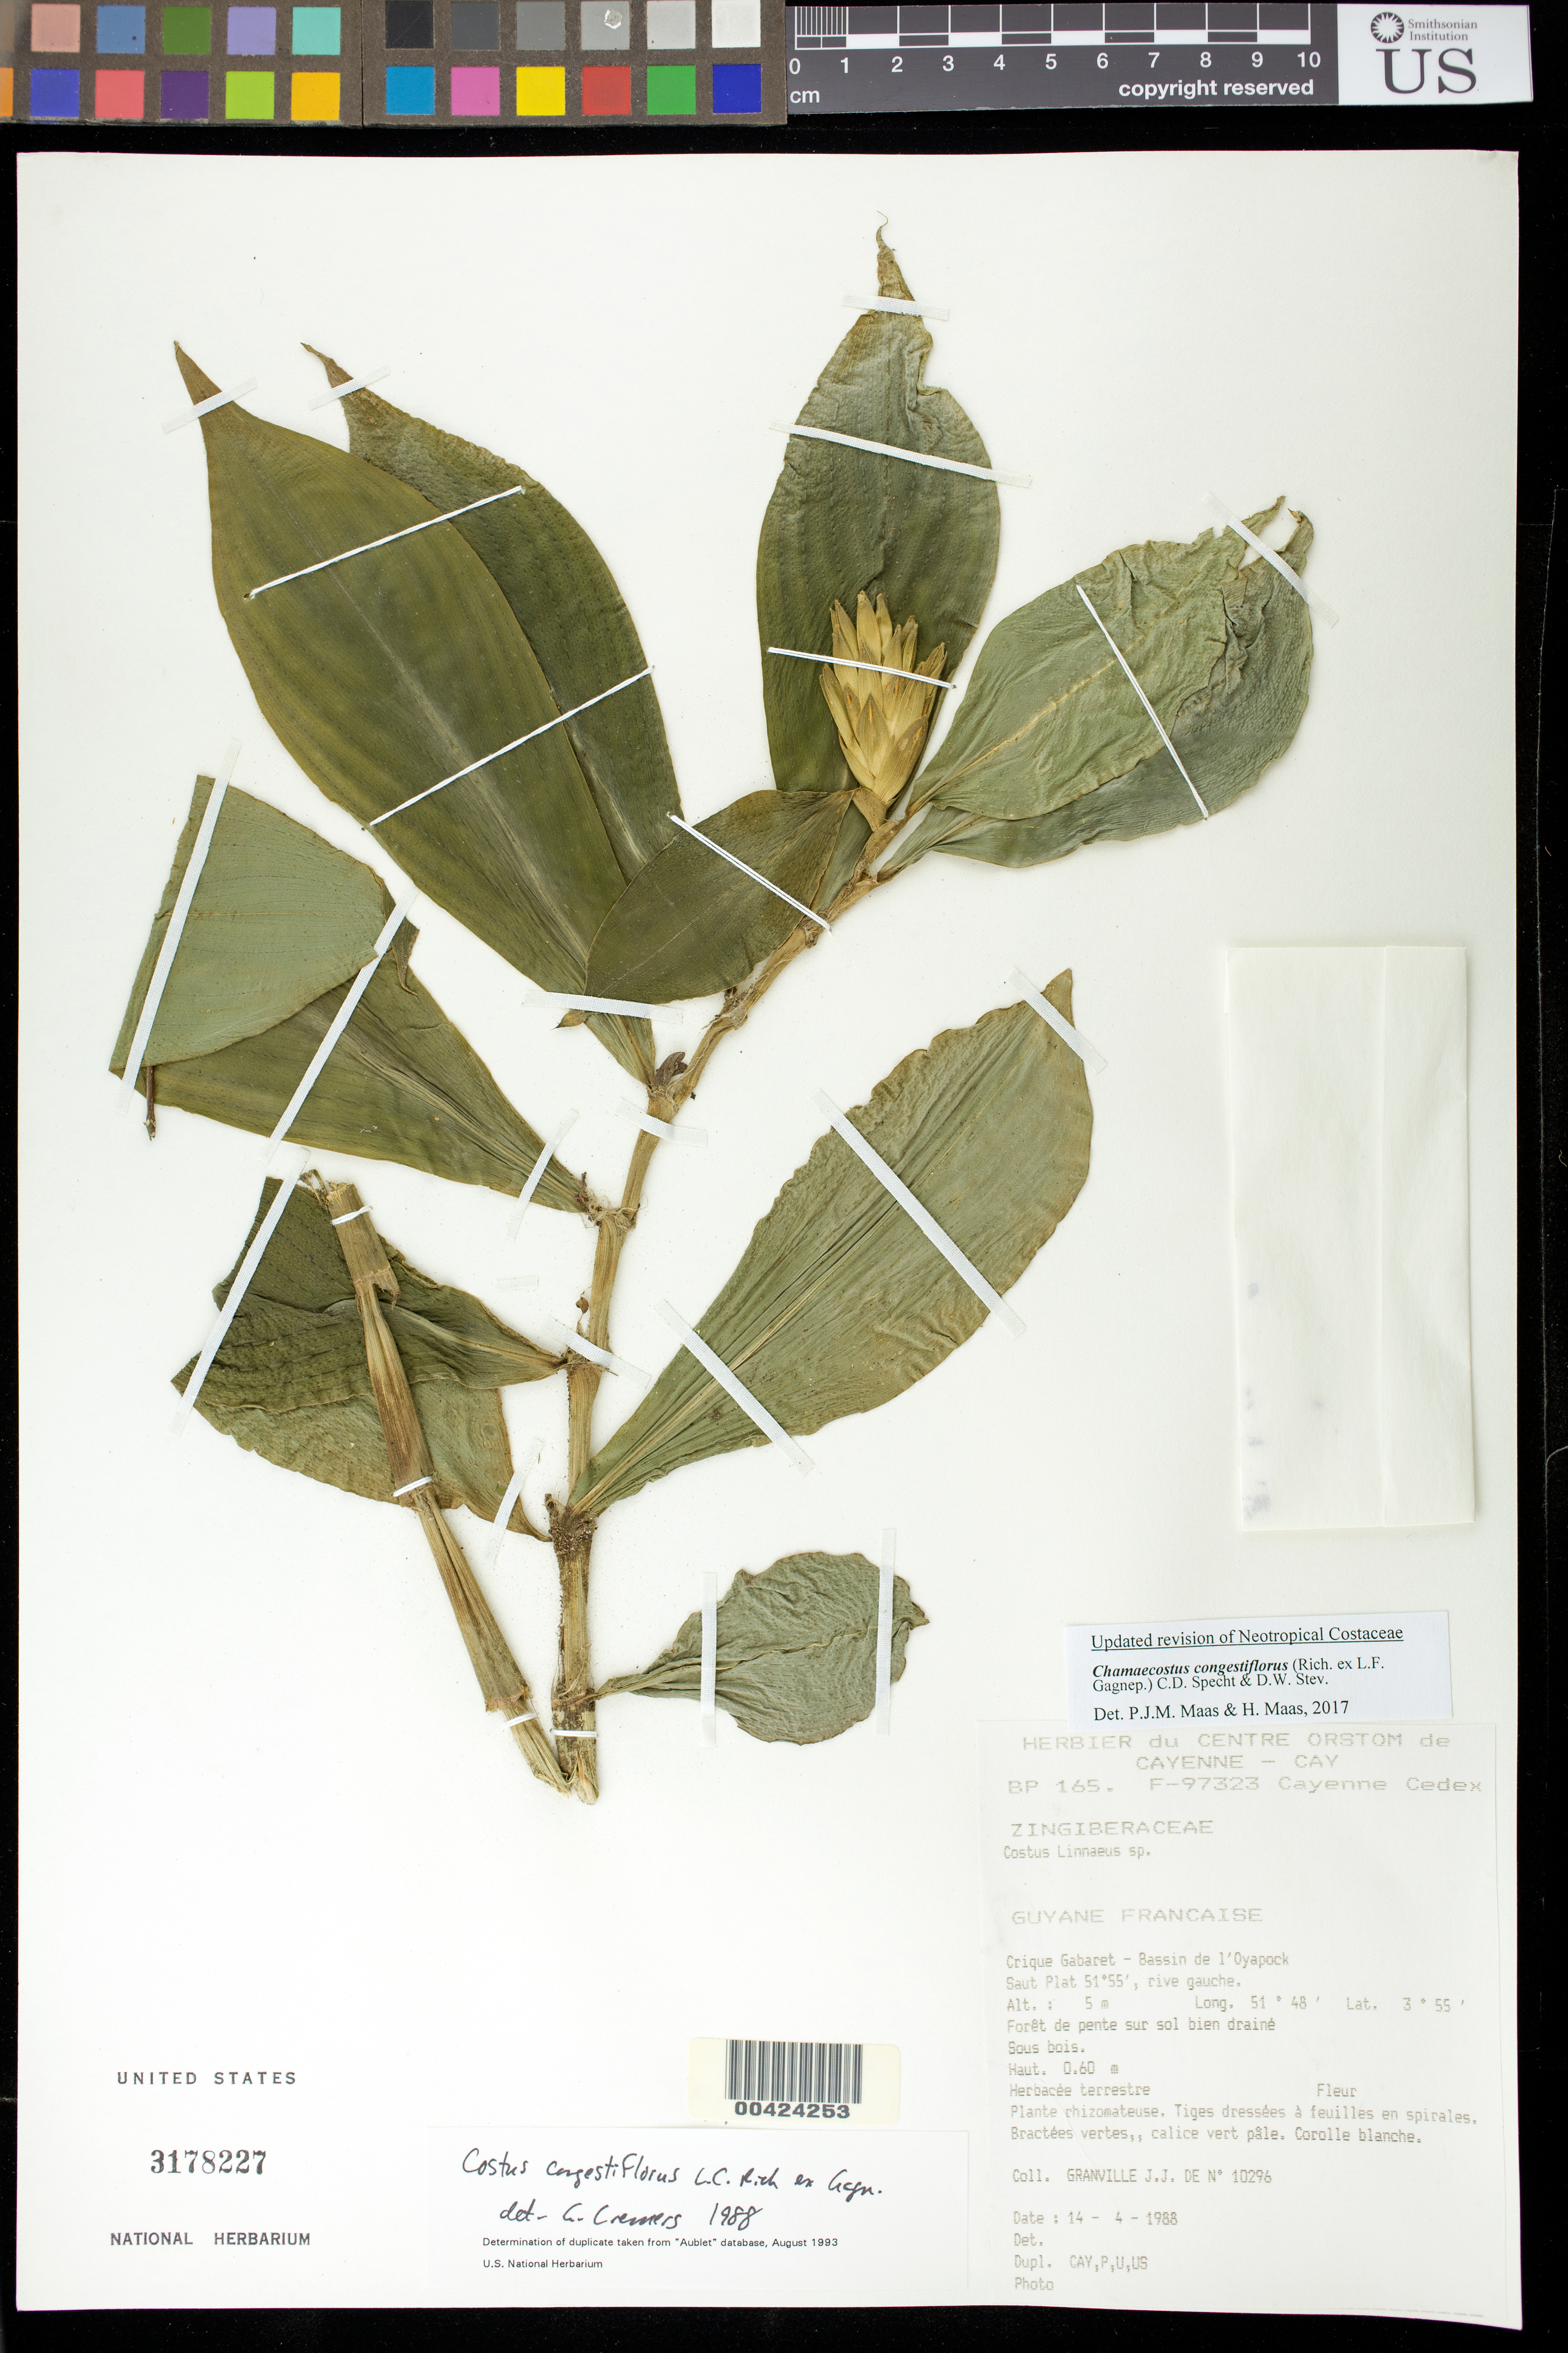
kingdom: Plantae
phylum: Tracheophyta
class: Liliopsida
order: Zingiberales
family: Costaceae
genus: Chamaecostus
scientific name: Chamaecostus congestiflorus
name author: (Rich. ex L.F. Gagnep.) C.D. Specht & D.W. Stev.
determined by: Maas, Paul J.; Maas, H.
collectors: J.-J. de Granville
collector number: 10296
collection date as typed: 14 Apr 1988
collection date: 1988-04-14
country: French Guiana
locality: Crique gabaret - bassin de l'oyapock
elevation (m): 5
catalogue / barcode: US 3178227